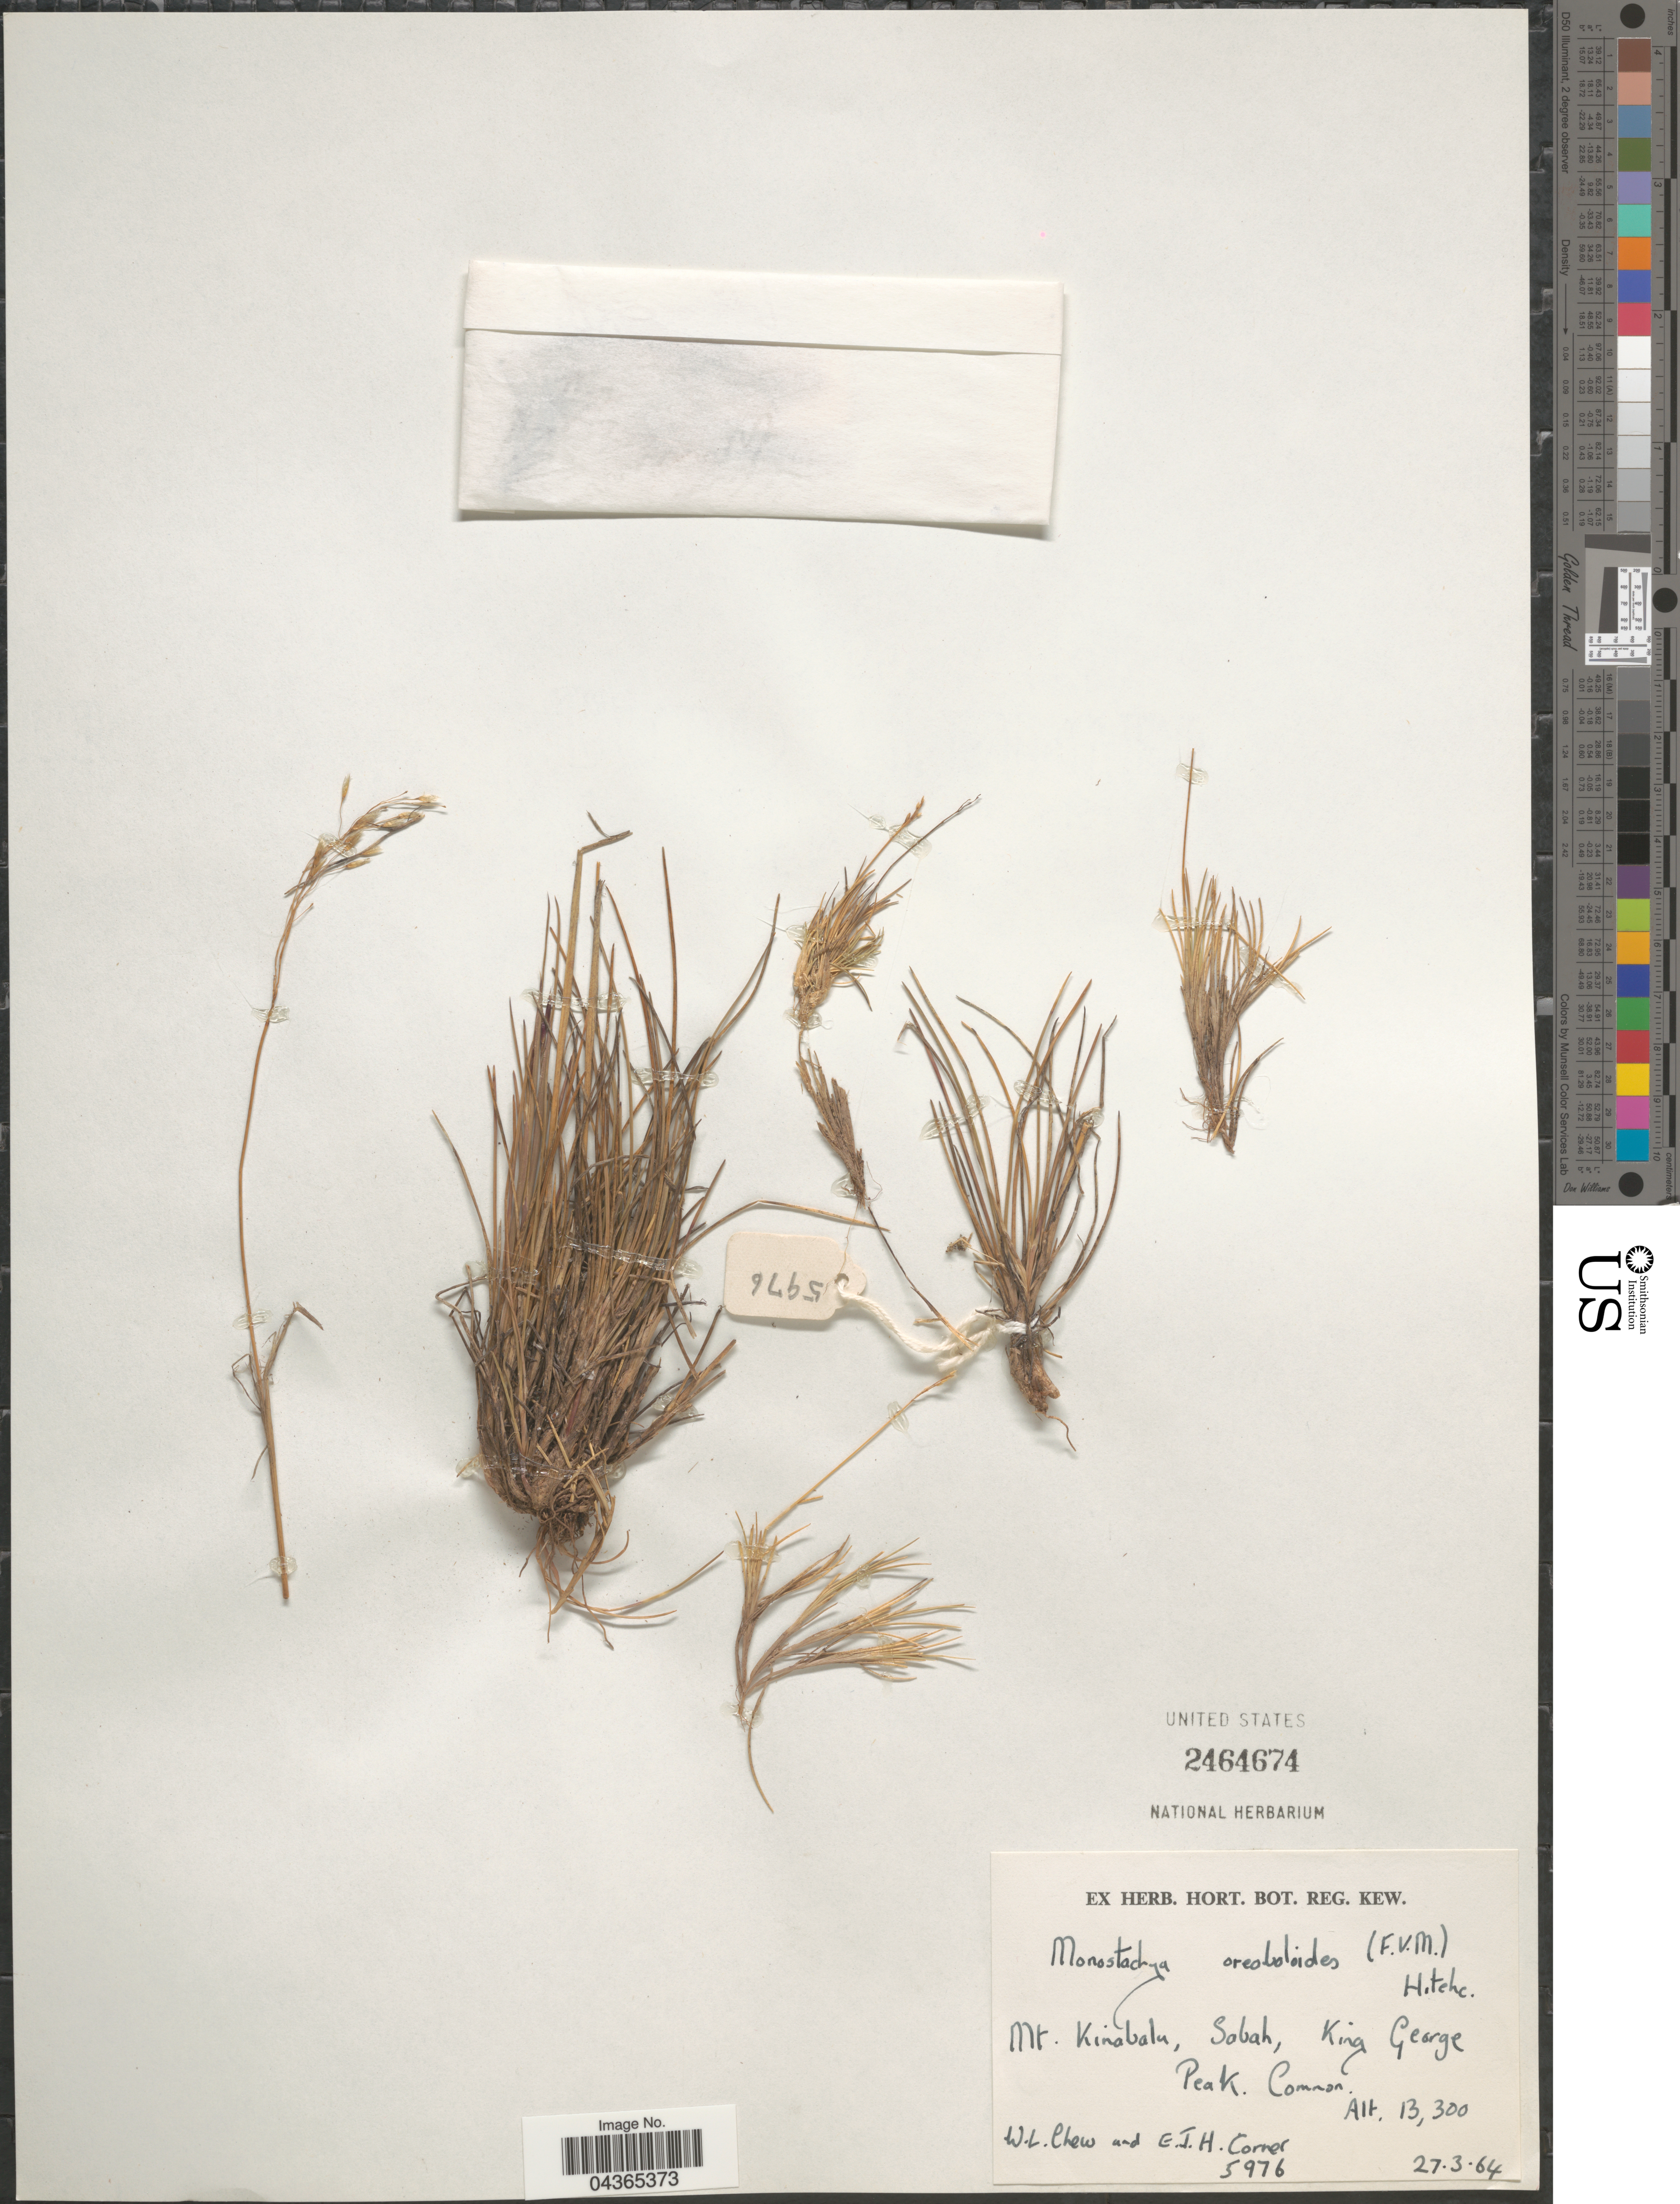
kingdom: Plantae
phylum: Tracheophyta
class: Liliopsida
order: Poales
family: Poaceae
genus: Rytidosperma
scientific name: Rytidosperma oreoboloides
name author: (F. Muell.) H.P. Linder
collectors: W. Chew & E. Corner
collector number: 5976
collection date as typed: Transcribed d/m/y: 27/3/64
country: Malaysia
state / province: Sabah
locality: Mt. Kinabalu, Sabah, King George Peak. Common.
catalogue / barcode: US 2464674